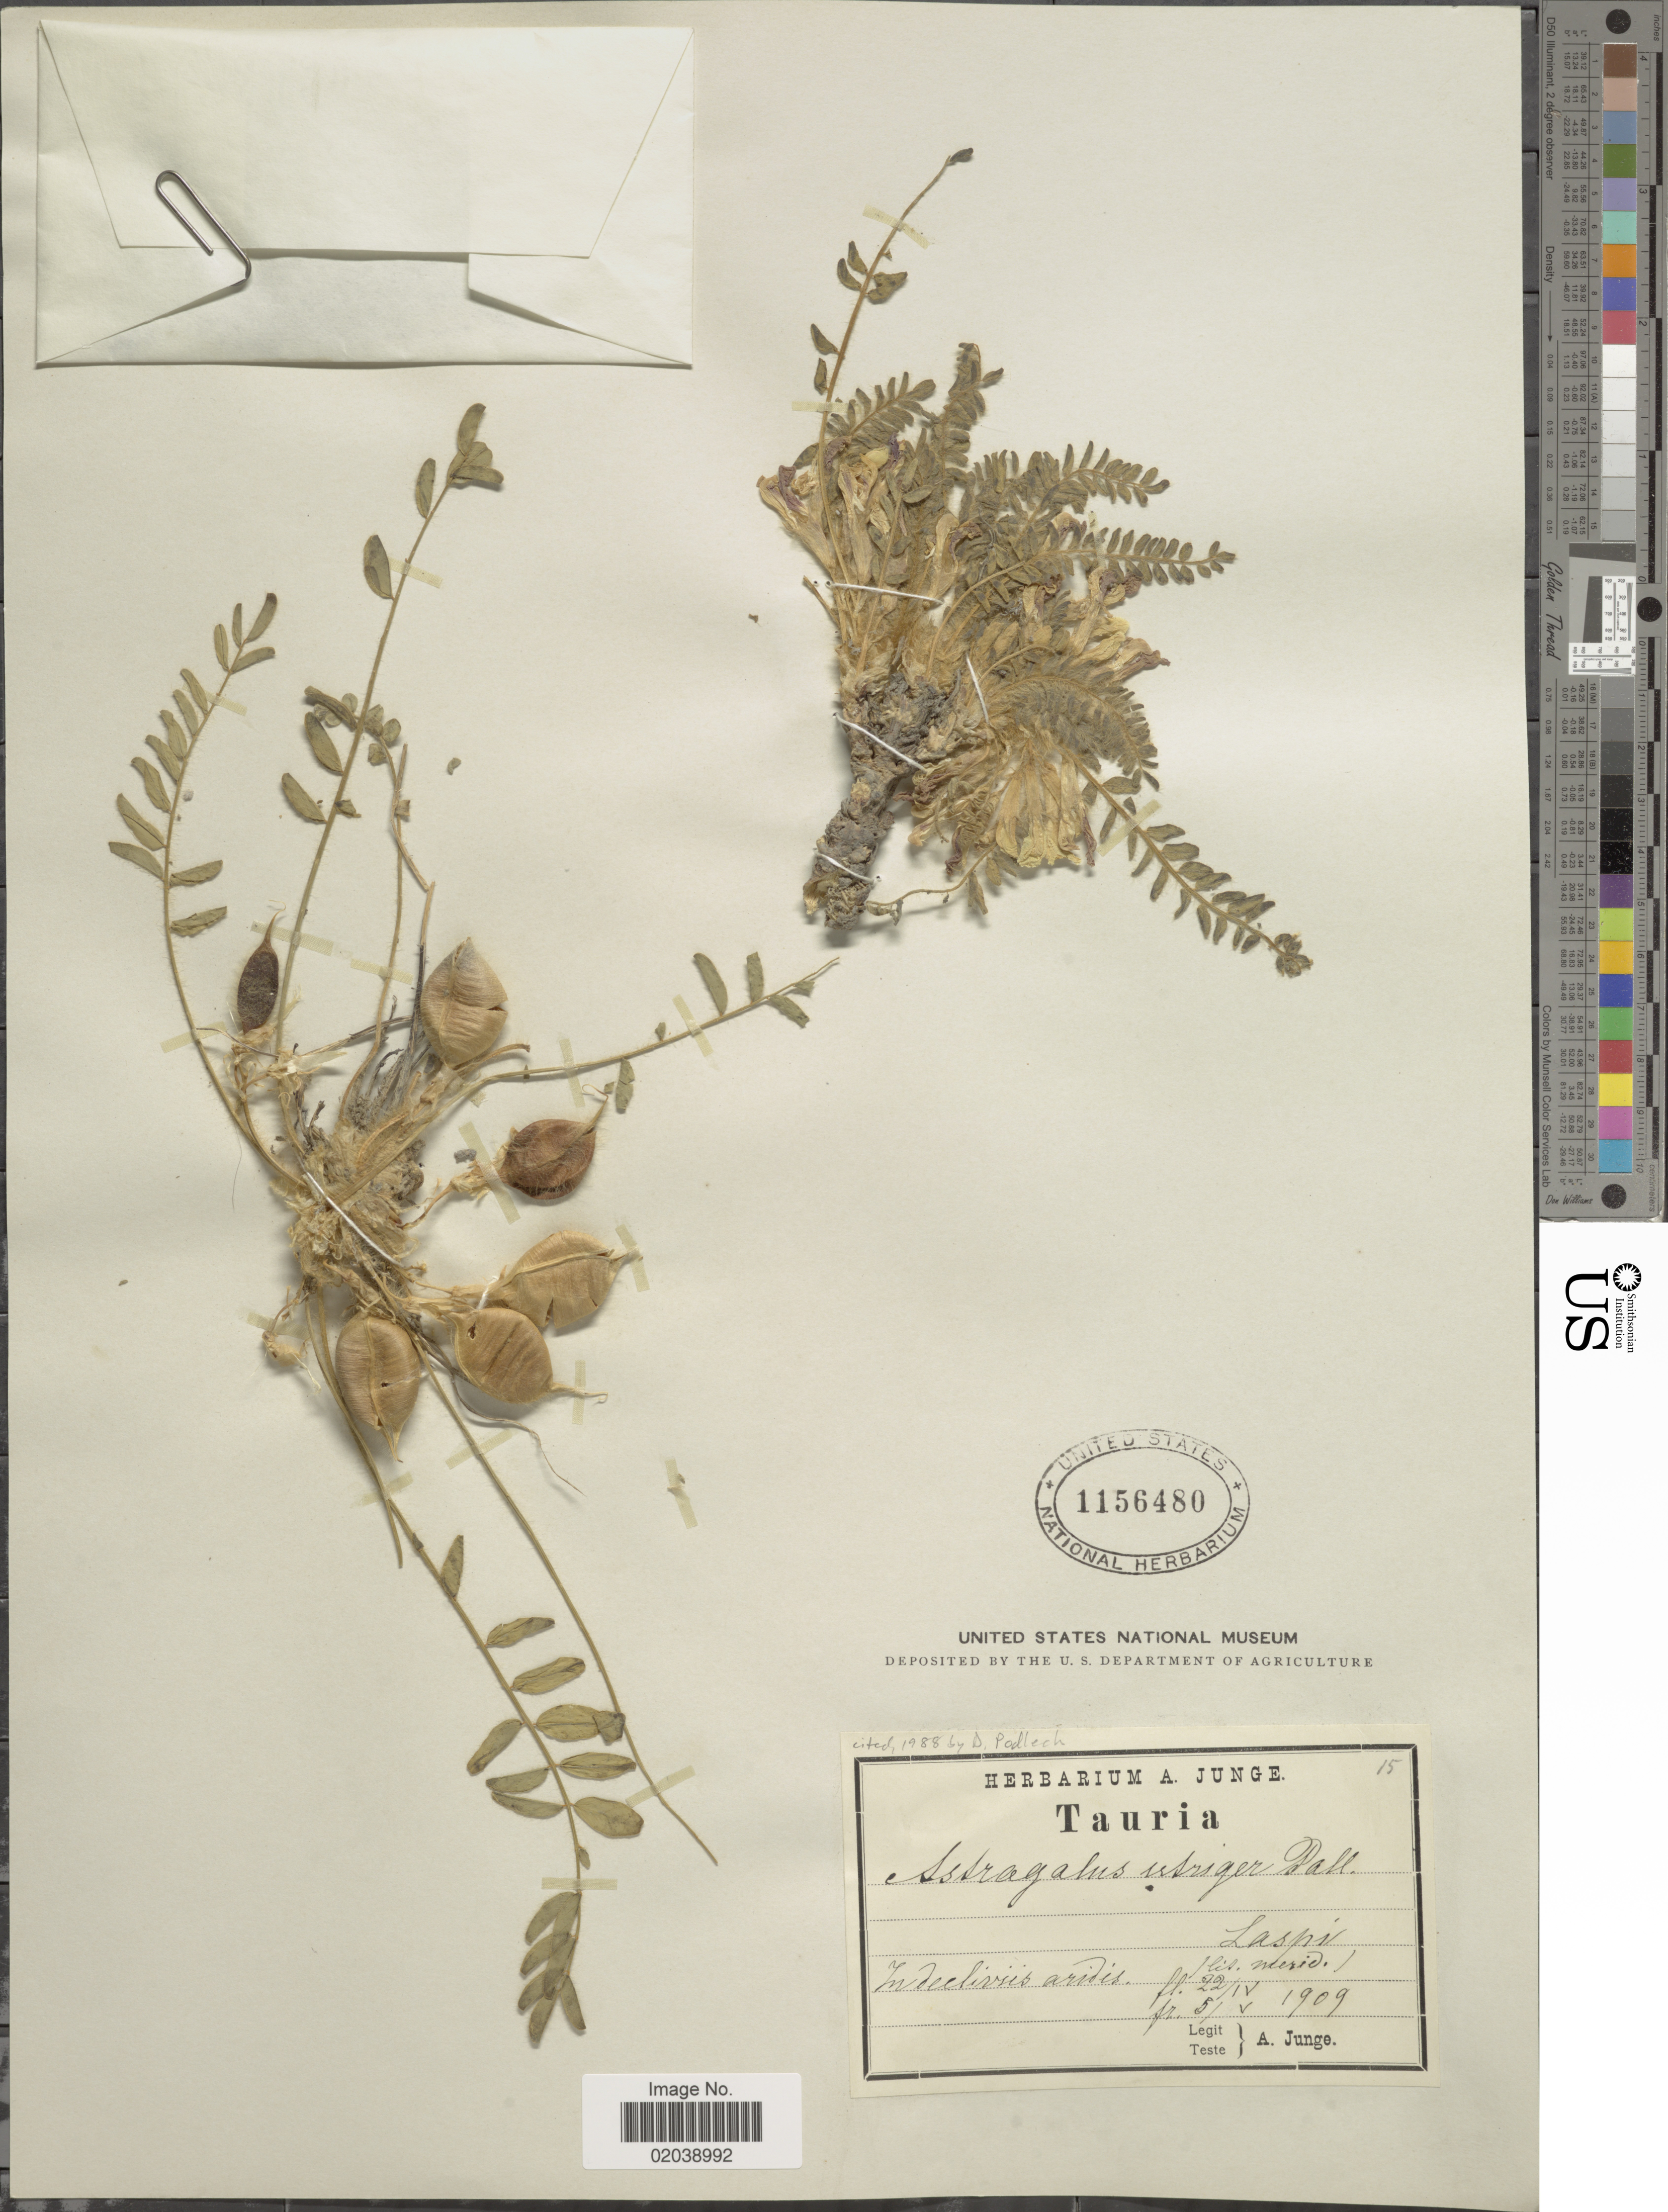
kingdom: Plantae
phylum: Tracheophyta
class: Magnoliopsida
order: Fabales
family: Fabaceae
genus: Astragalus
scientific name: Astragalus vanillae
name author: Boiss.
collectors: A. Junge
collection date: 1909-04-22/1909-05-05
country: Ukraine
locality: Tauria, Laspi.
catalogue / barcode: US 1156480